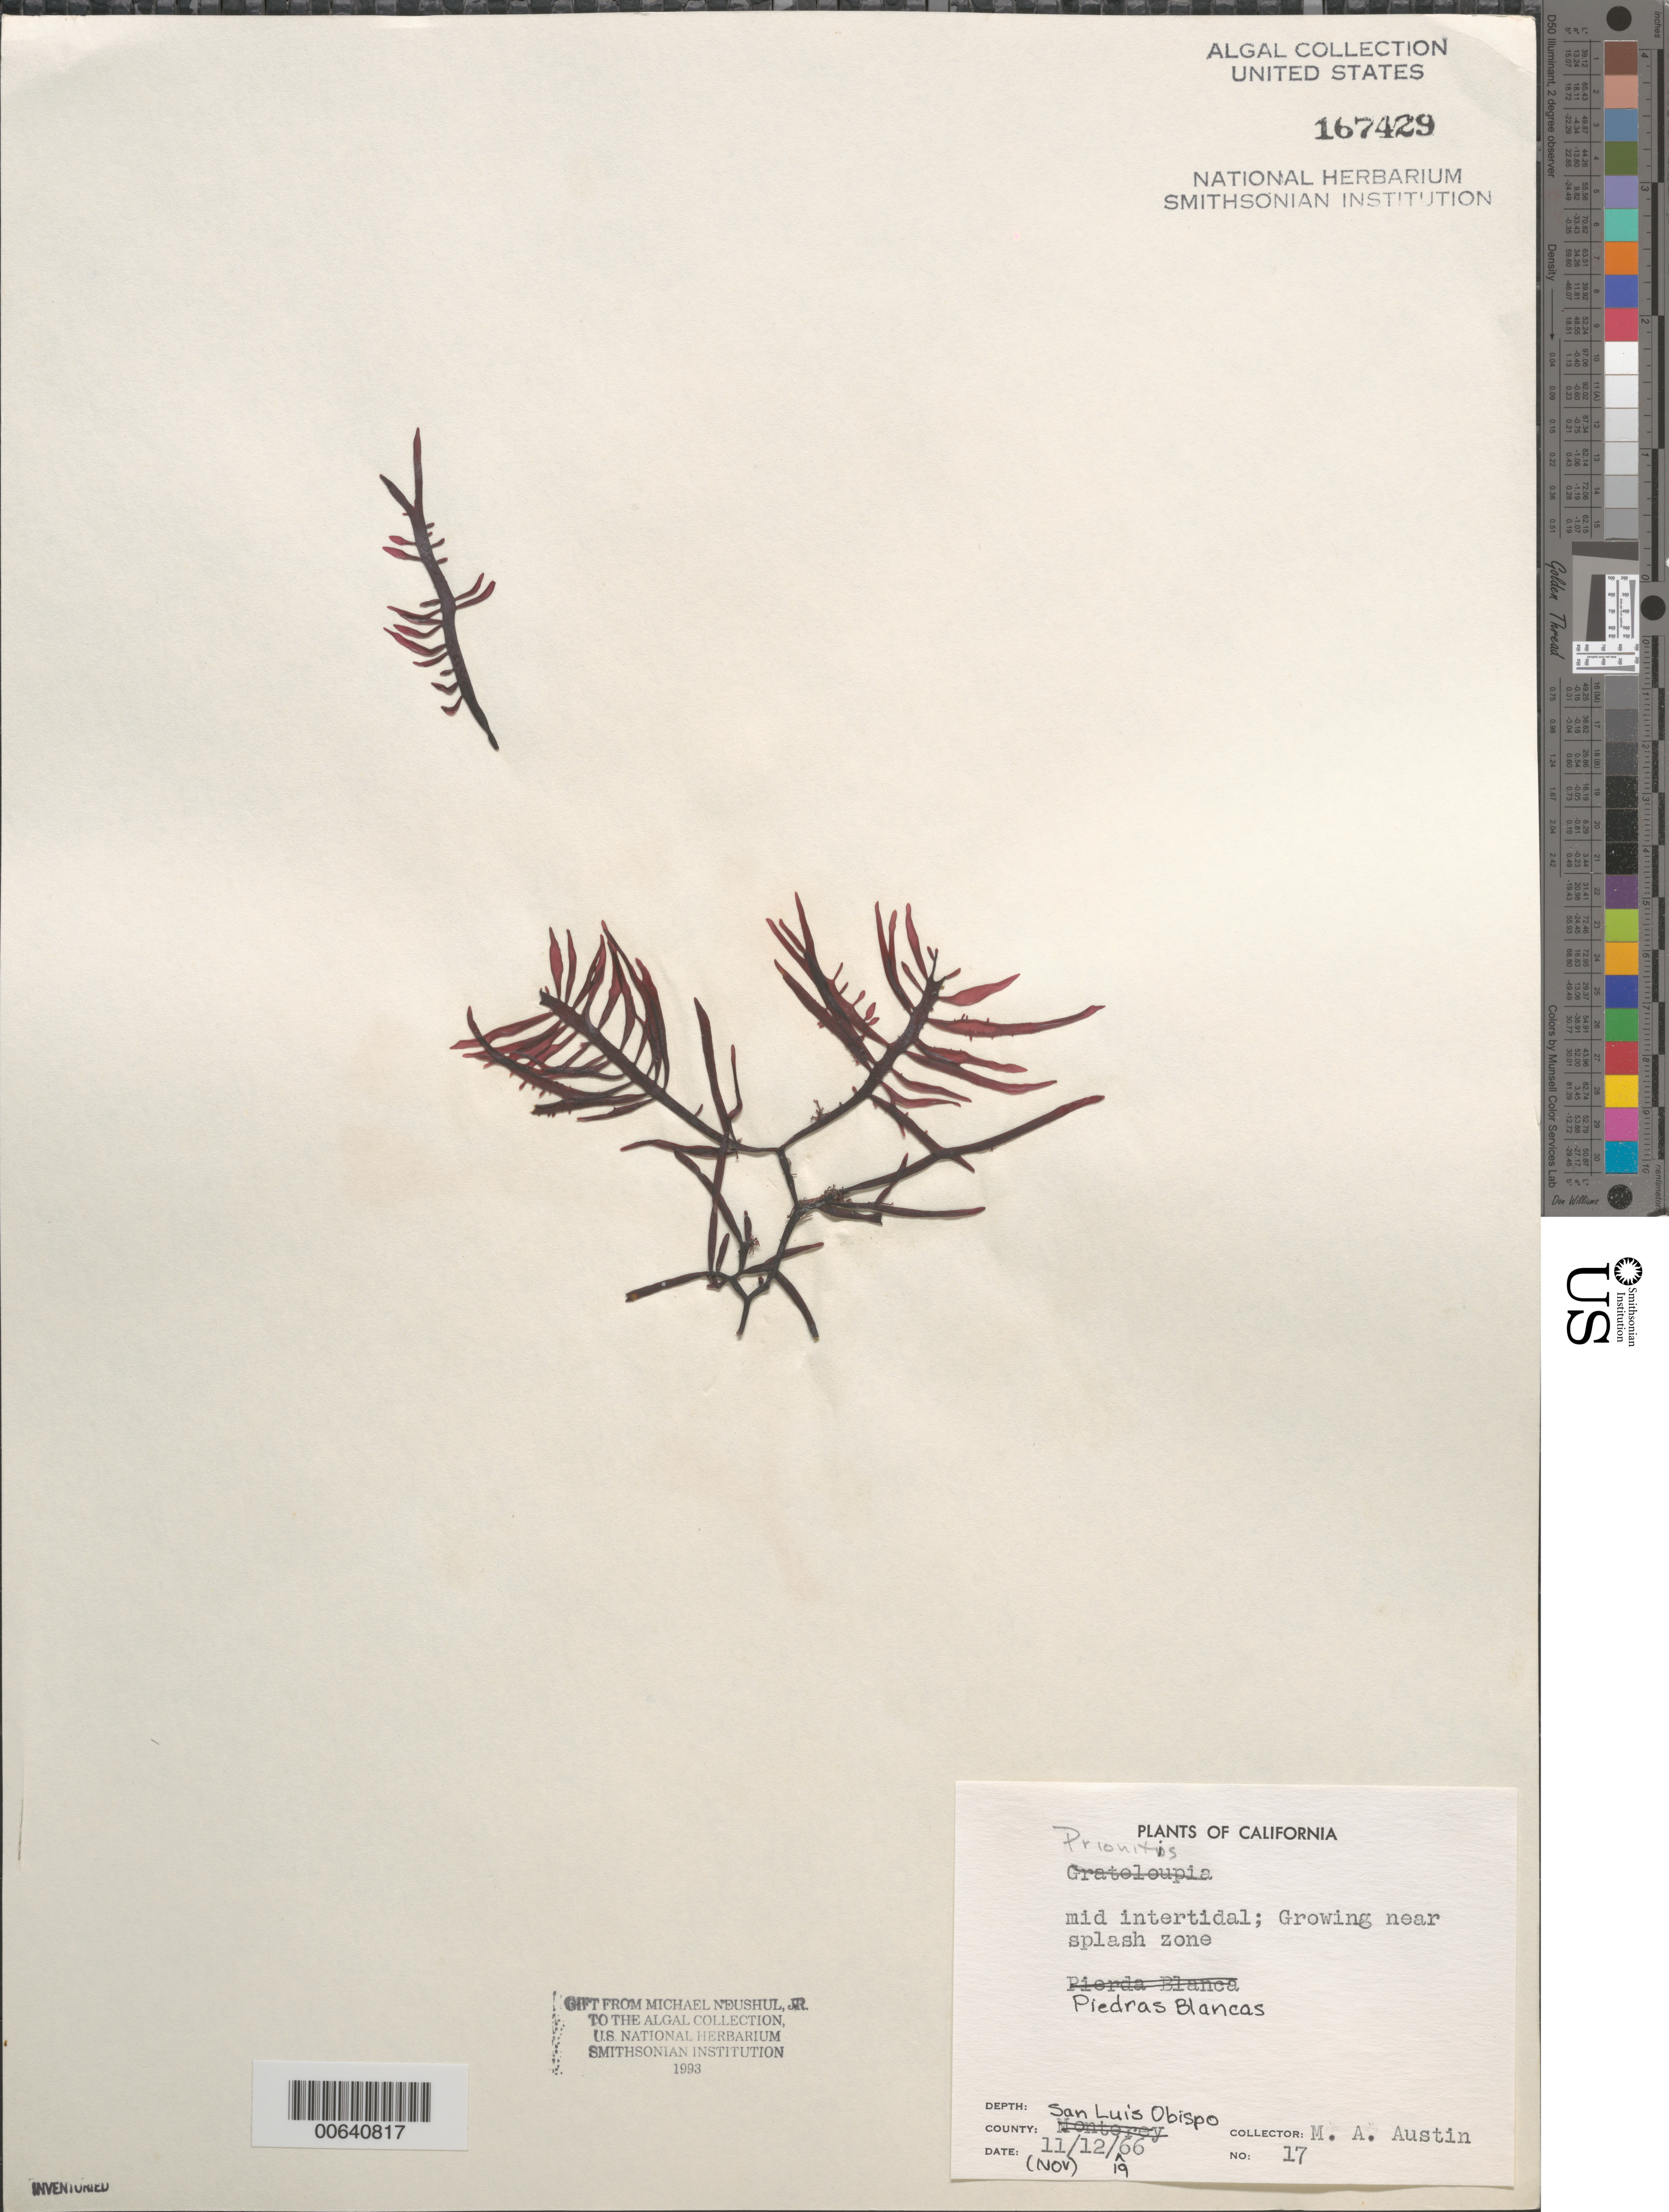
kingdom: Plantae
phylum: Rhodophyta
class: Florideophyceae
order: Cryptonemiales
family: Cryptonemiaceae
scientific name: Prionitis sp.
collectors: M. Austin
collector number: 17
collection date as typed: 12 Nov 1966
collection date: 1966-11-12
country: United States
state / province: California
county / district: San Luis Obispo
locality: Piedras Blancas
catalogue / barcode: US 167429